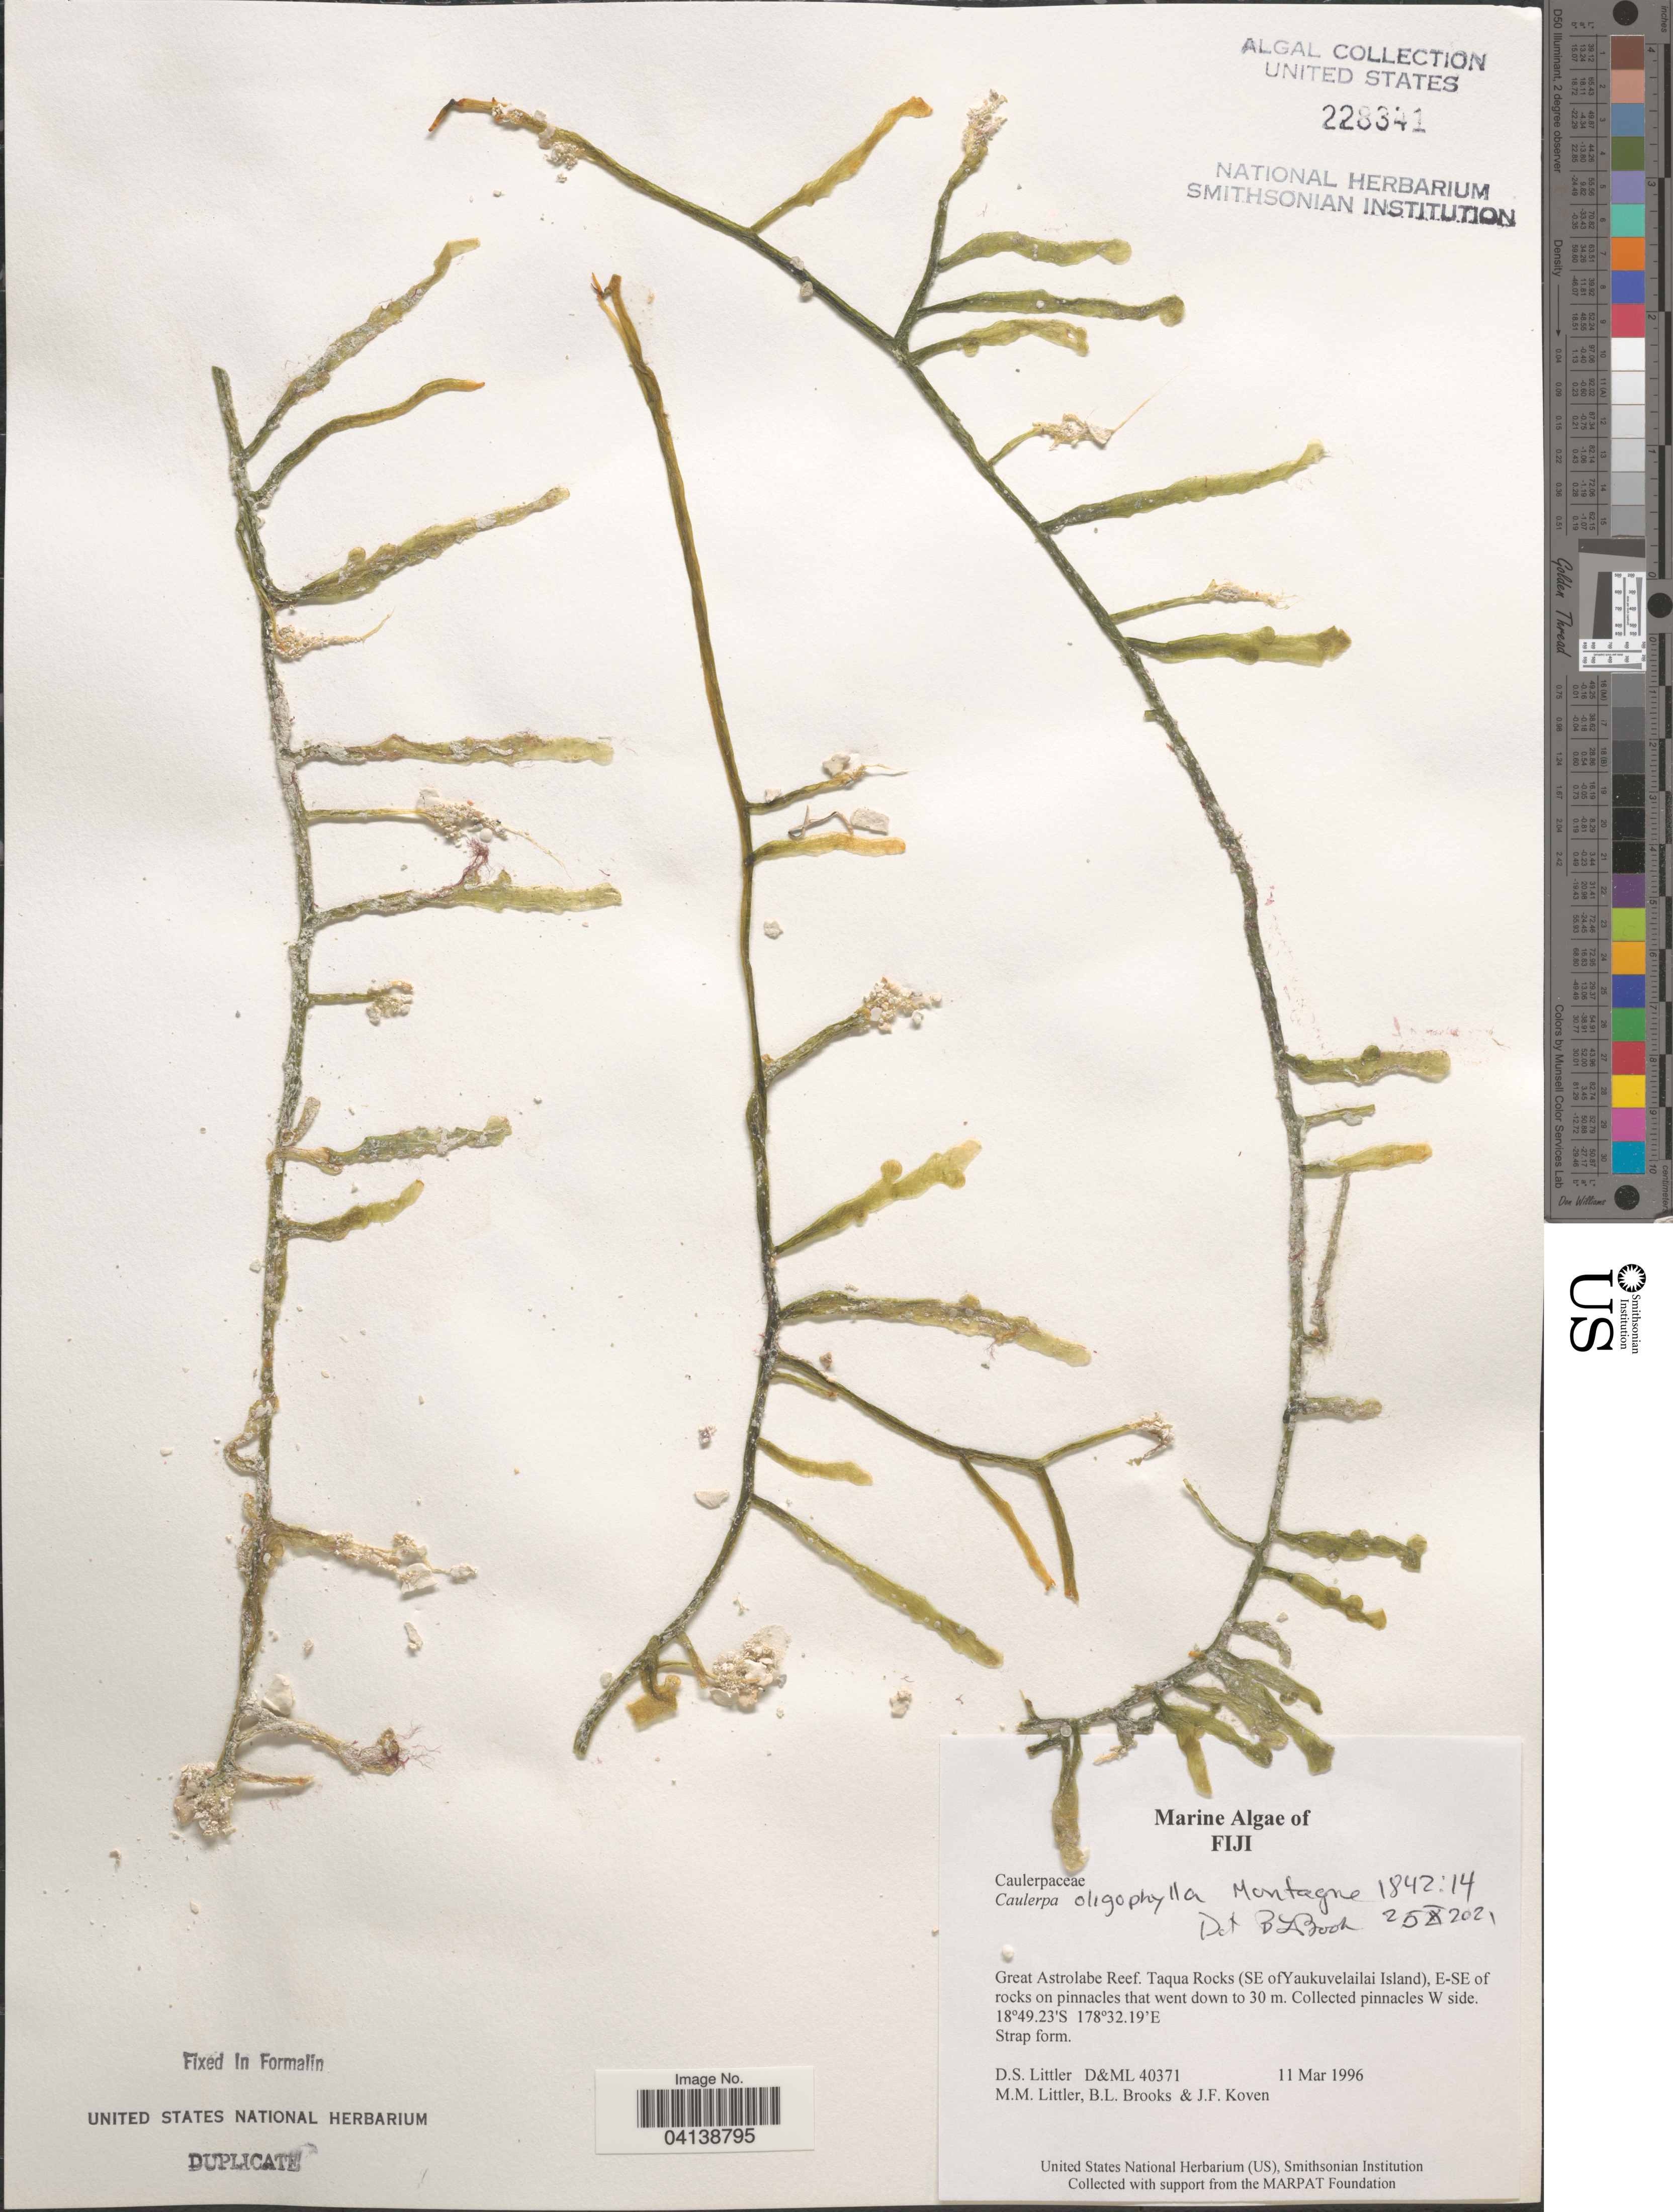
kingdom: Plantae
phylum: Chlorophyta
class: Ulvophyceae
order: Bryopsidales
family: Caulerpaceae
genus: Caulerpa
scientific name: Caulerpa oligophylla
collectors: D. S. Littler, B. Brooks & J. Koven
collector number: D&ML40371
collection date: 1996-03-11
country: Fiji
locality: Great Astrolabe Reef. Taqua Rocks (SE ofYaukuvelailai Island), E-SE of rocks on pinnacles that went down to 30 m. Collected pinnacles W side.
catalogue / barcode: US 228341